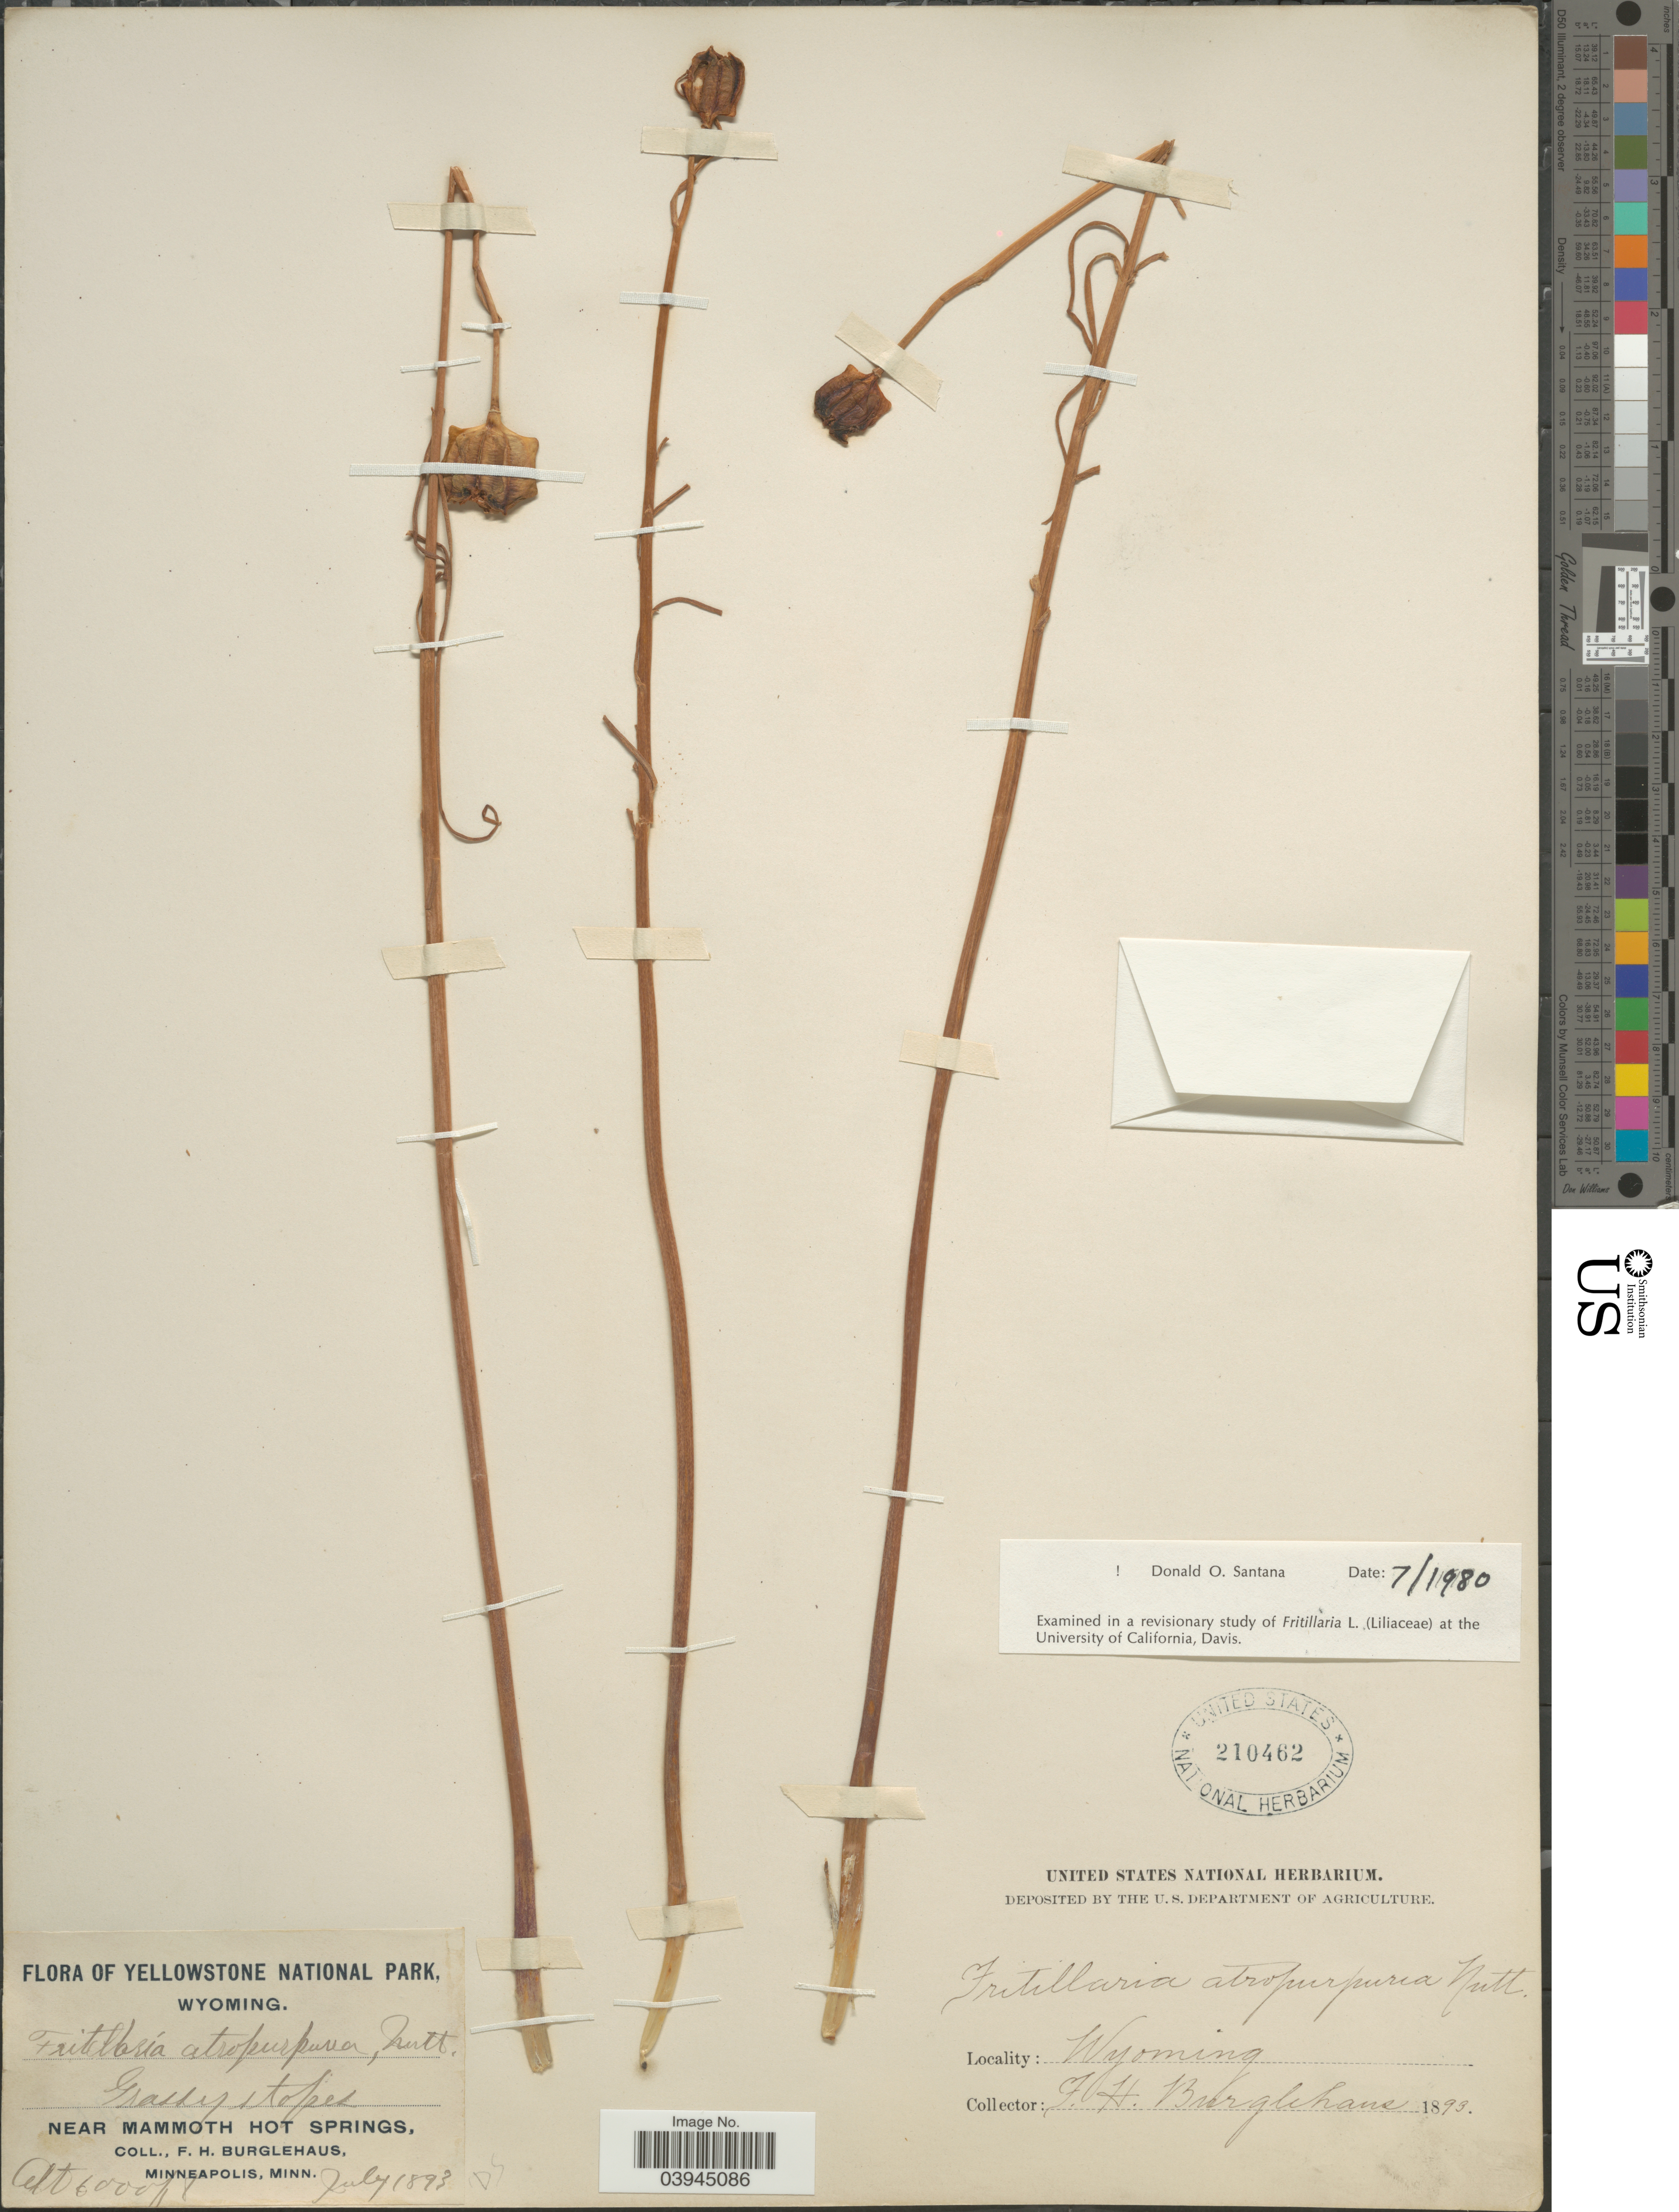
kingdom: Plantae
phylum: Tracheophyta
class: Liliopsida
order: Liliales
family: Liliaceae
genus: Fritillaria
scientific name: Fritillaria atropurpurea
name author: Nutt.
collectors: F. Burglehaus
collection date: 1893-07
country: United States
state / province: Wyoming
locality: Yellowstone National Park. Near Mammoth Hot Springs.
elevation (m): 1829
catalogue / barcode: US 210462